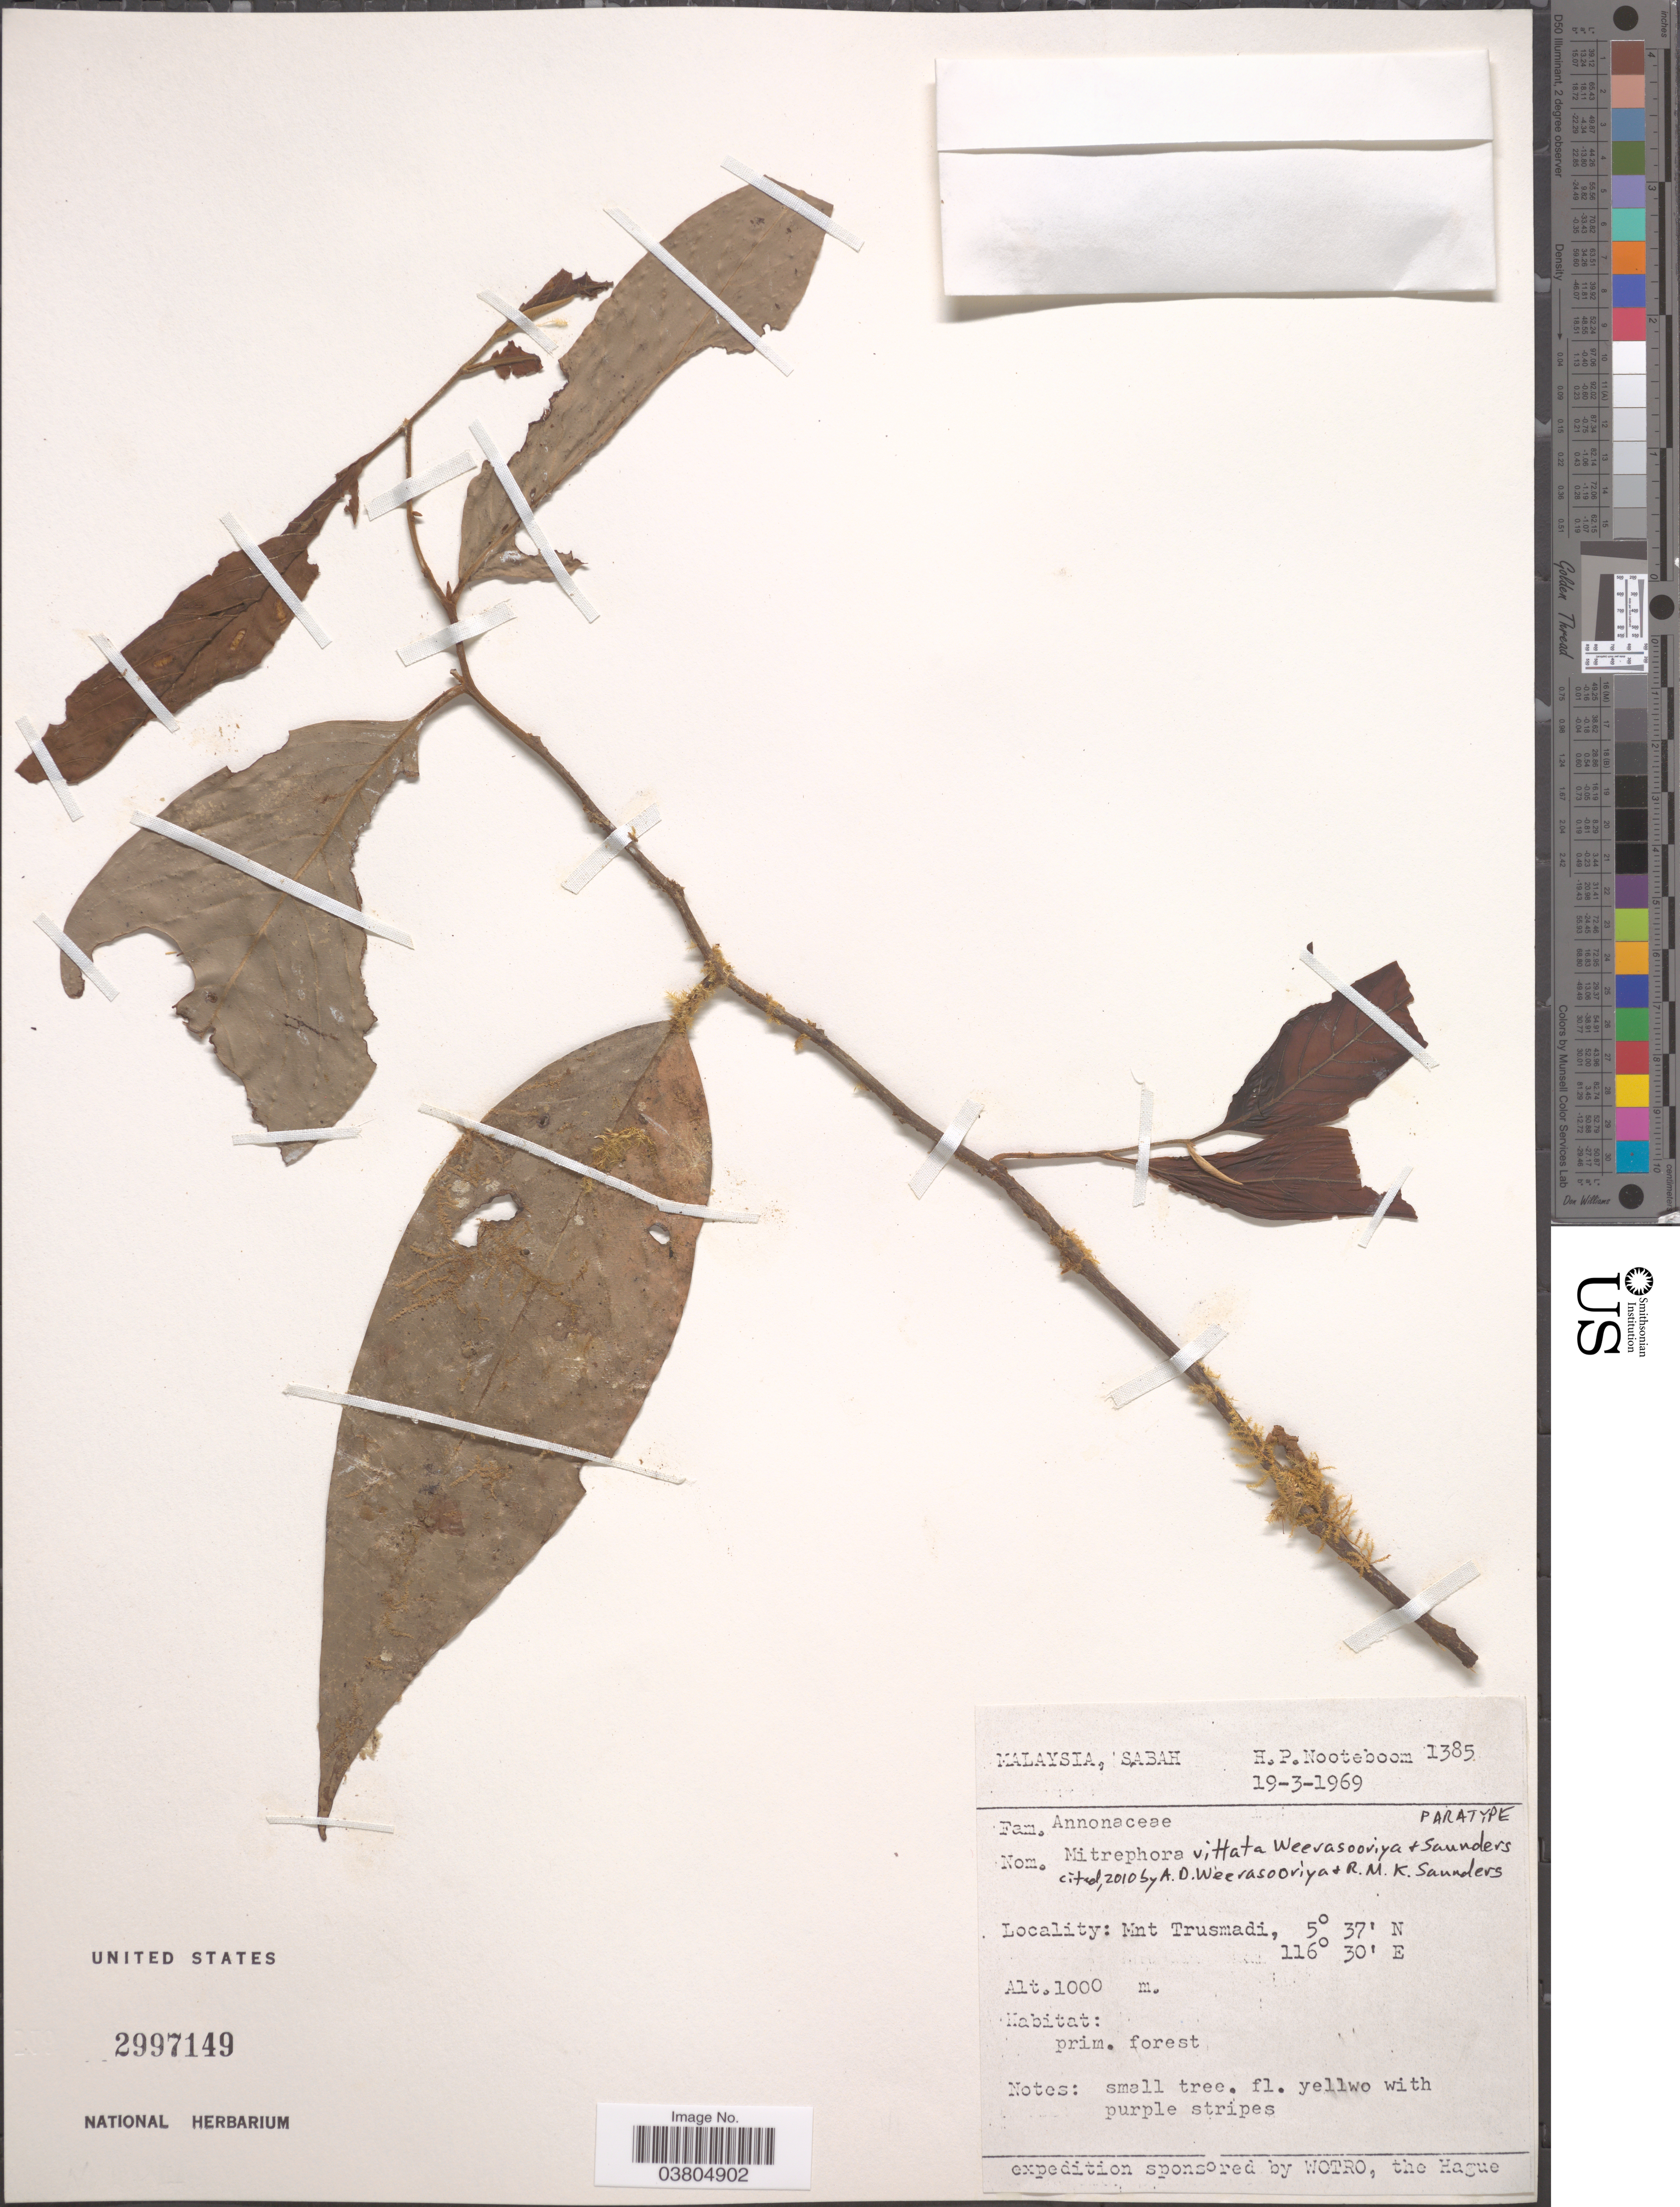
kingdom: Plantae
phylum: Tracheophyta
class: Magnoliopsida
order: Magnoliales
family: Annonaceae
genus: Mitrephora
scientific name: Mitrephora vittata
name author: Weeras. & R.M.K. Saunders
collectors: H. P. Nooteboom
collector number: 1385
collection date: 1969-03-19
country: Malaysia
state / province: Sabah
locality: Mnt Trusmadi.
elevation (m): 1000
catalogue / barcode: US 2997149